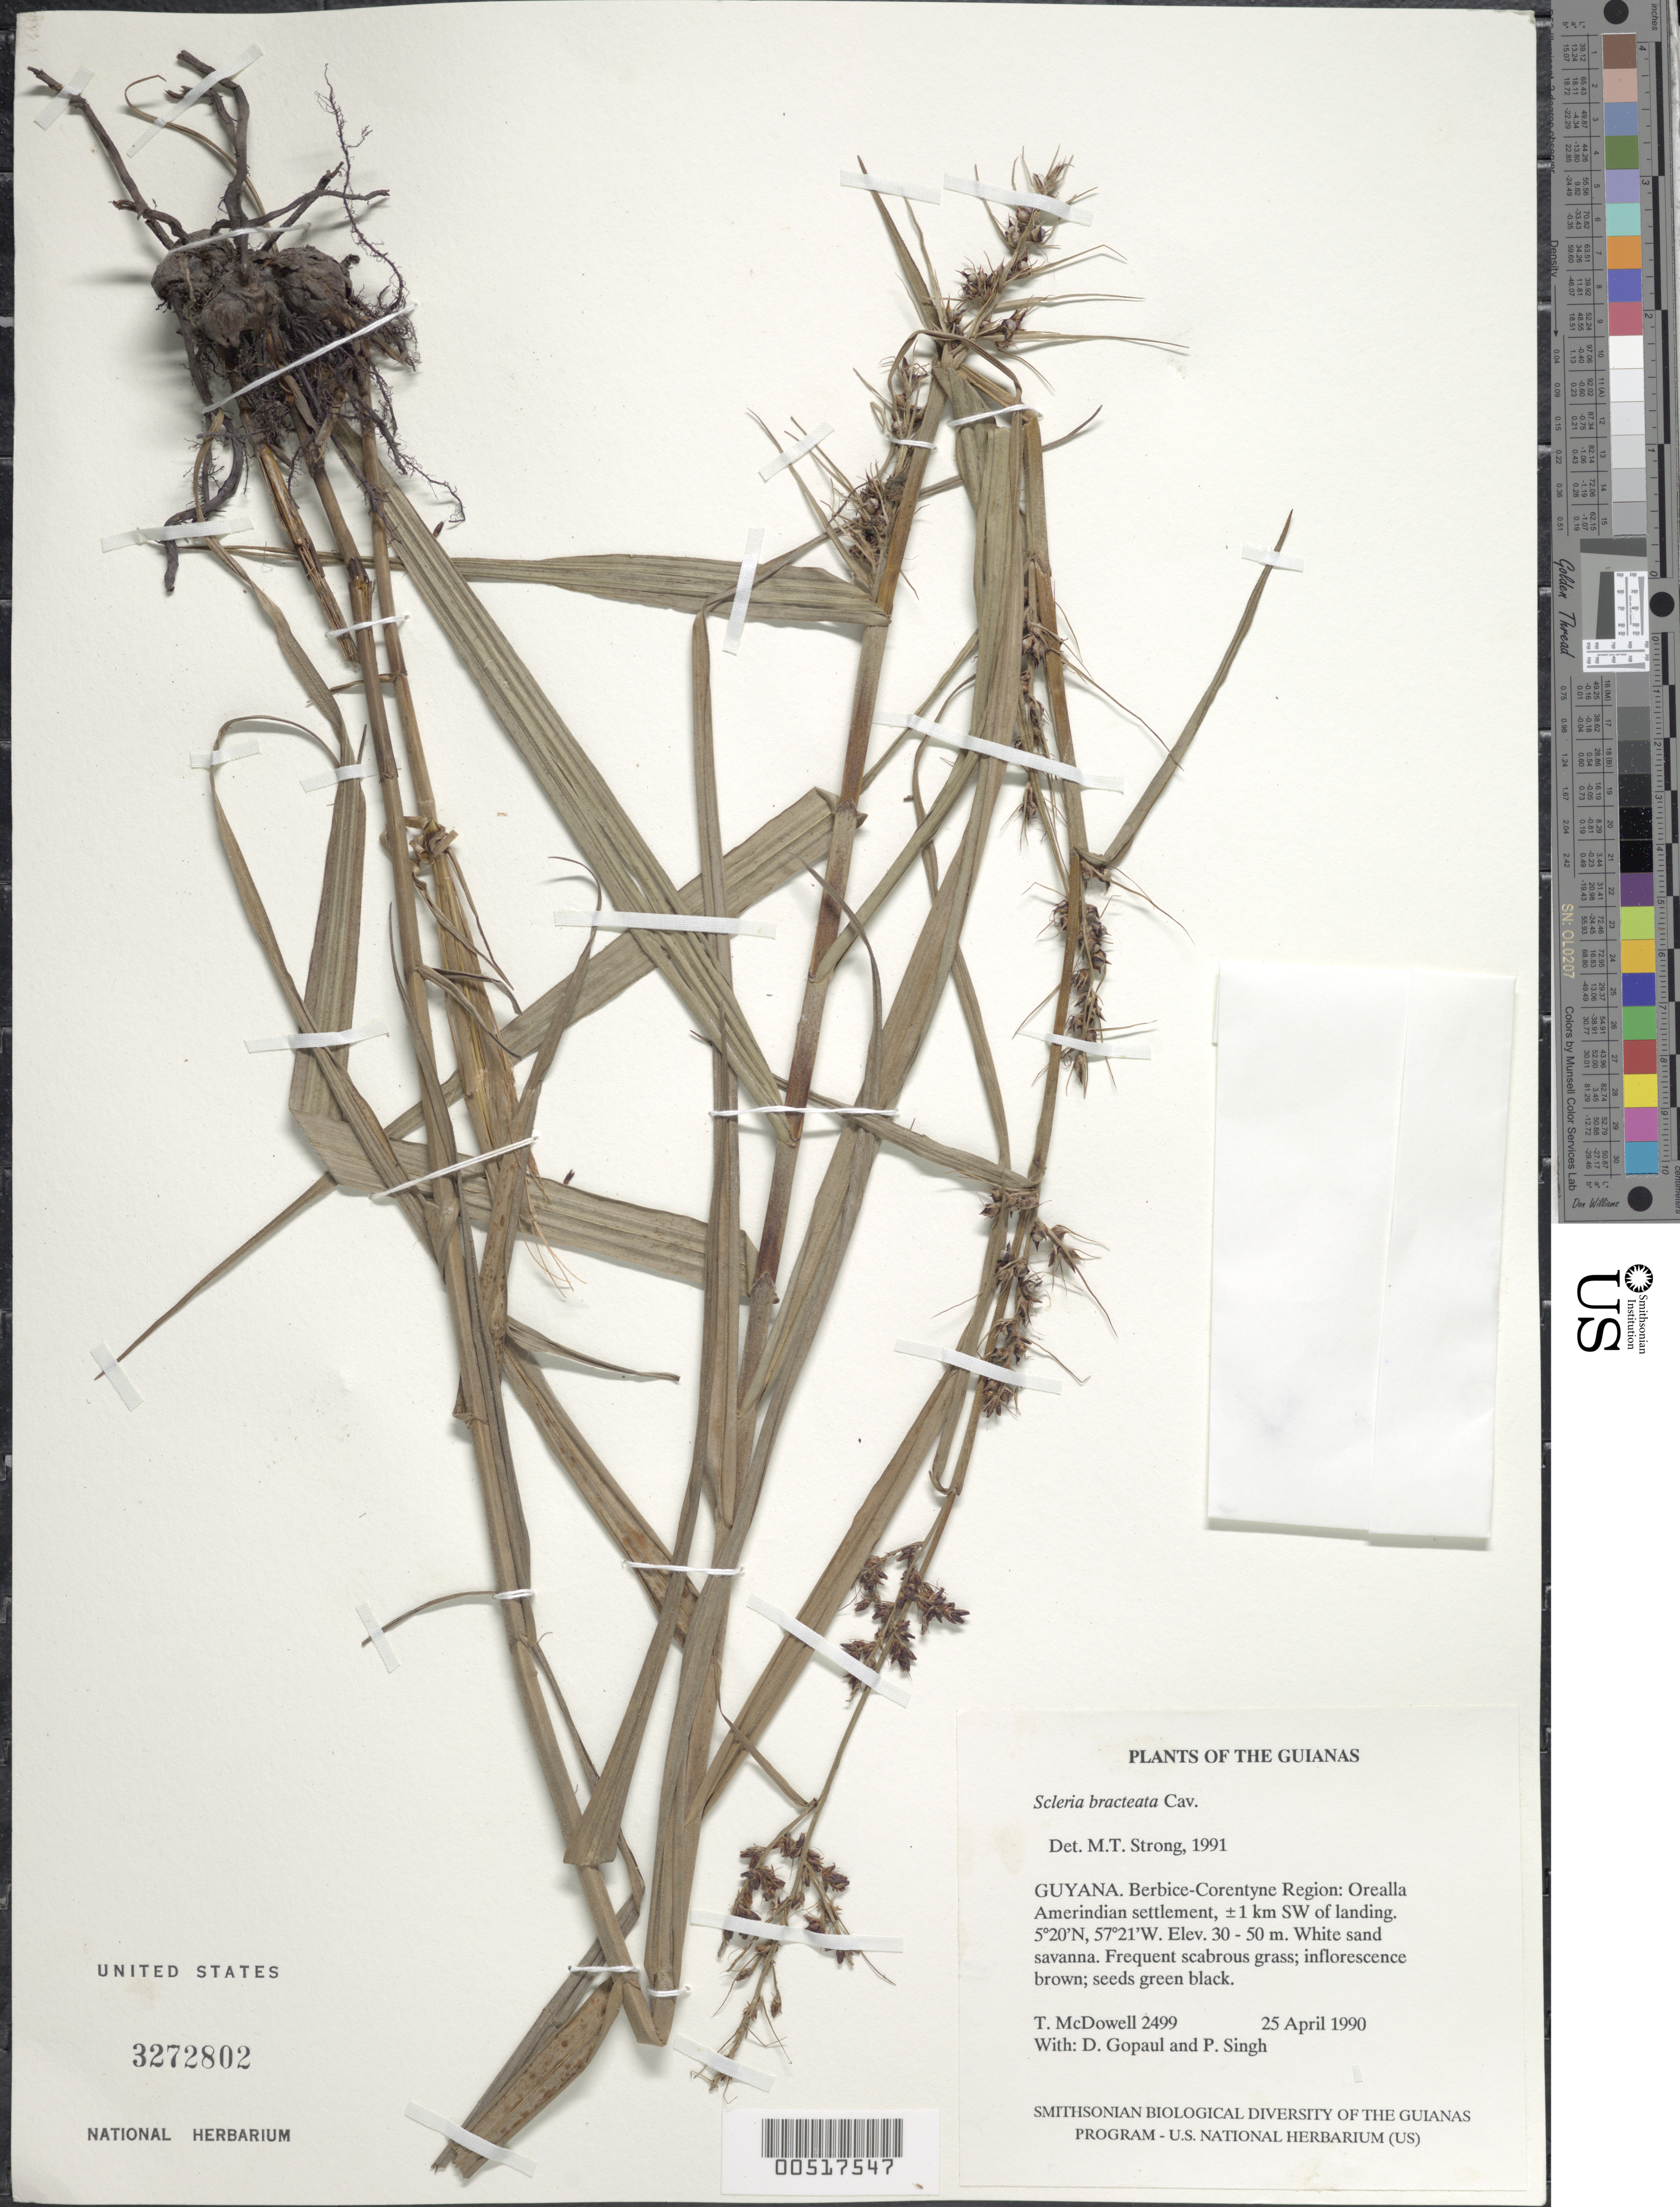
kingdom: Plantae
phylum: Tracheophyta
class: Liliopsida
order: Poales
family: Cyperaceae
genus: Scleria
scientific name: Scleria bracteata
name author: Cav.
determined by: Strong, M. T., (US), Smithsonian Institution - National Museum of Natural History (UNITED STATES)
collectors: T. McDowell, D. Gopaul & P. Singh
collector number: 2499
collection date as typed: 25 April 1990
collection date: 1990-04-25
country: Guyana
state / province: E. Berbice-Corentyne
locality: Orealla Amerindian settlement, ±1 km SW of landing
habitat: White sand savanna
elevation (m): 30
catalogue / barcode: US 3272802